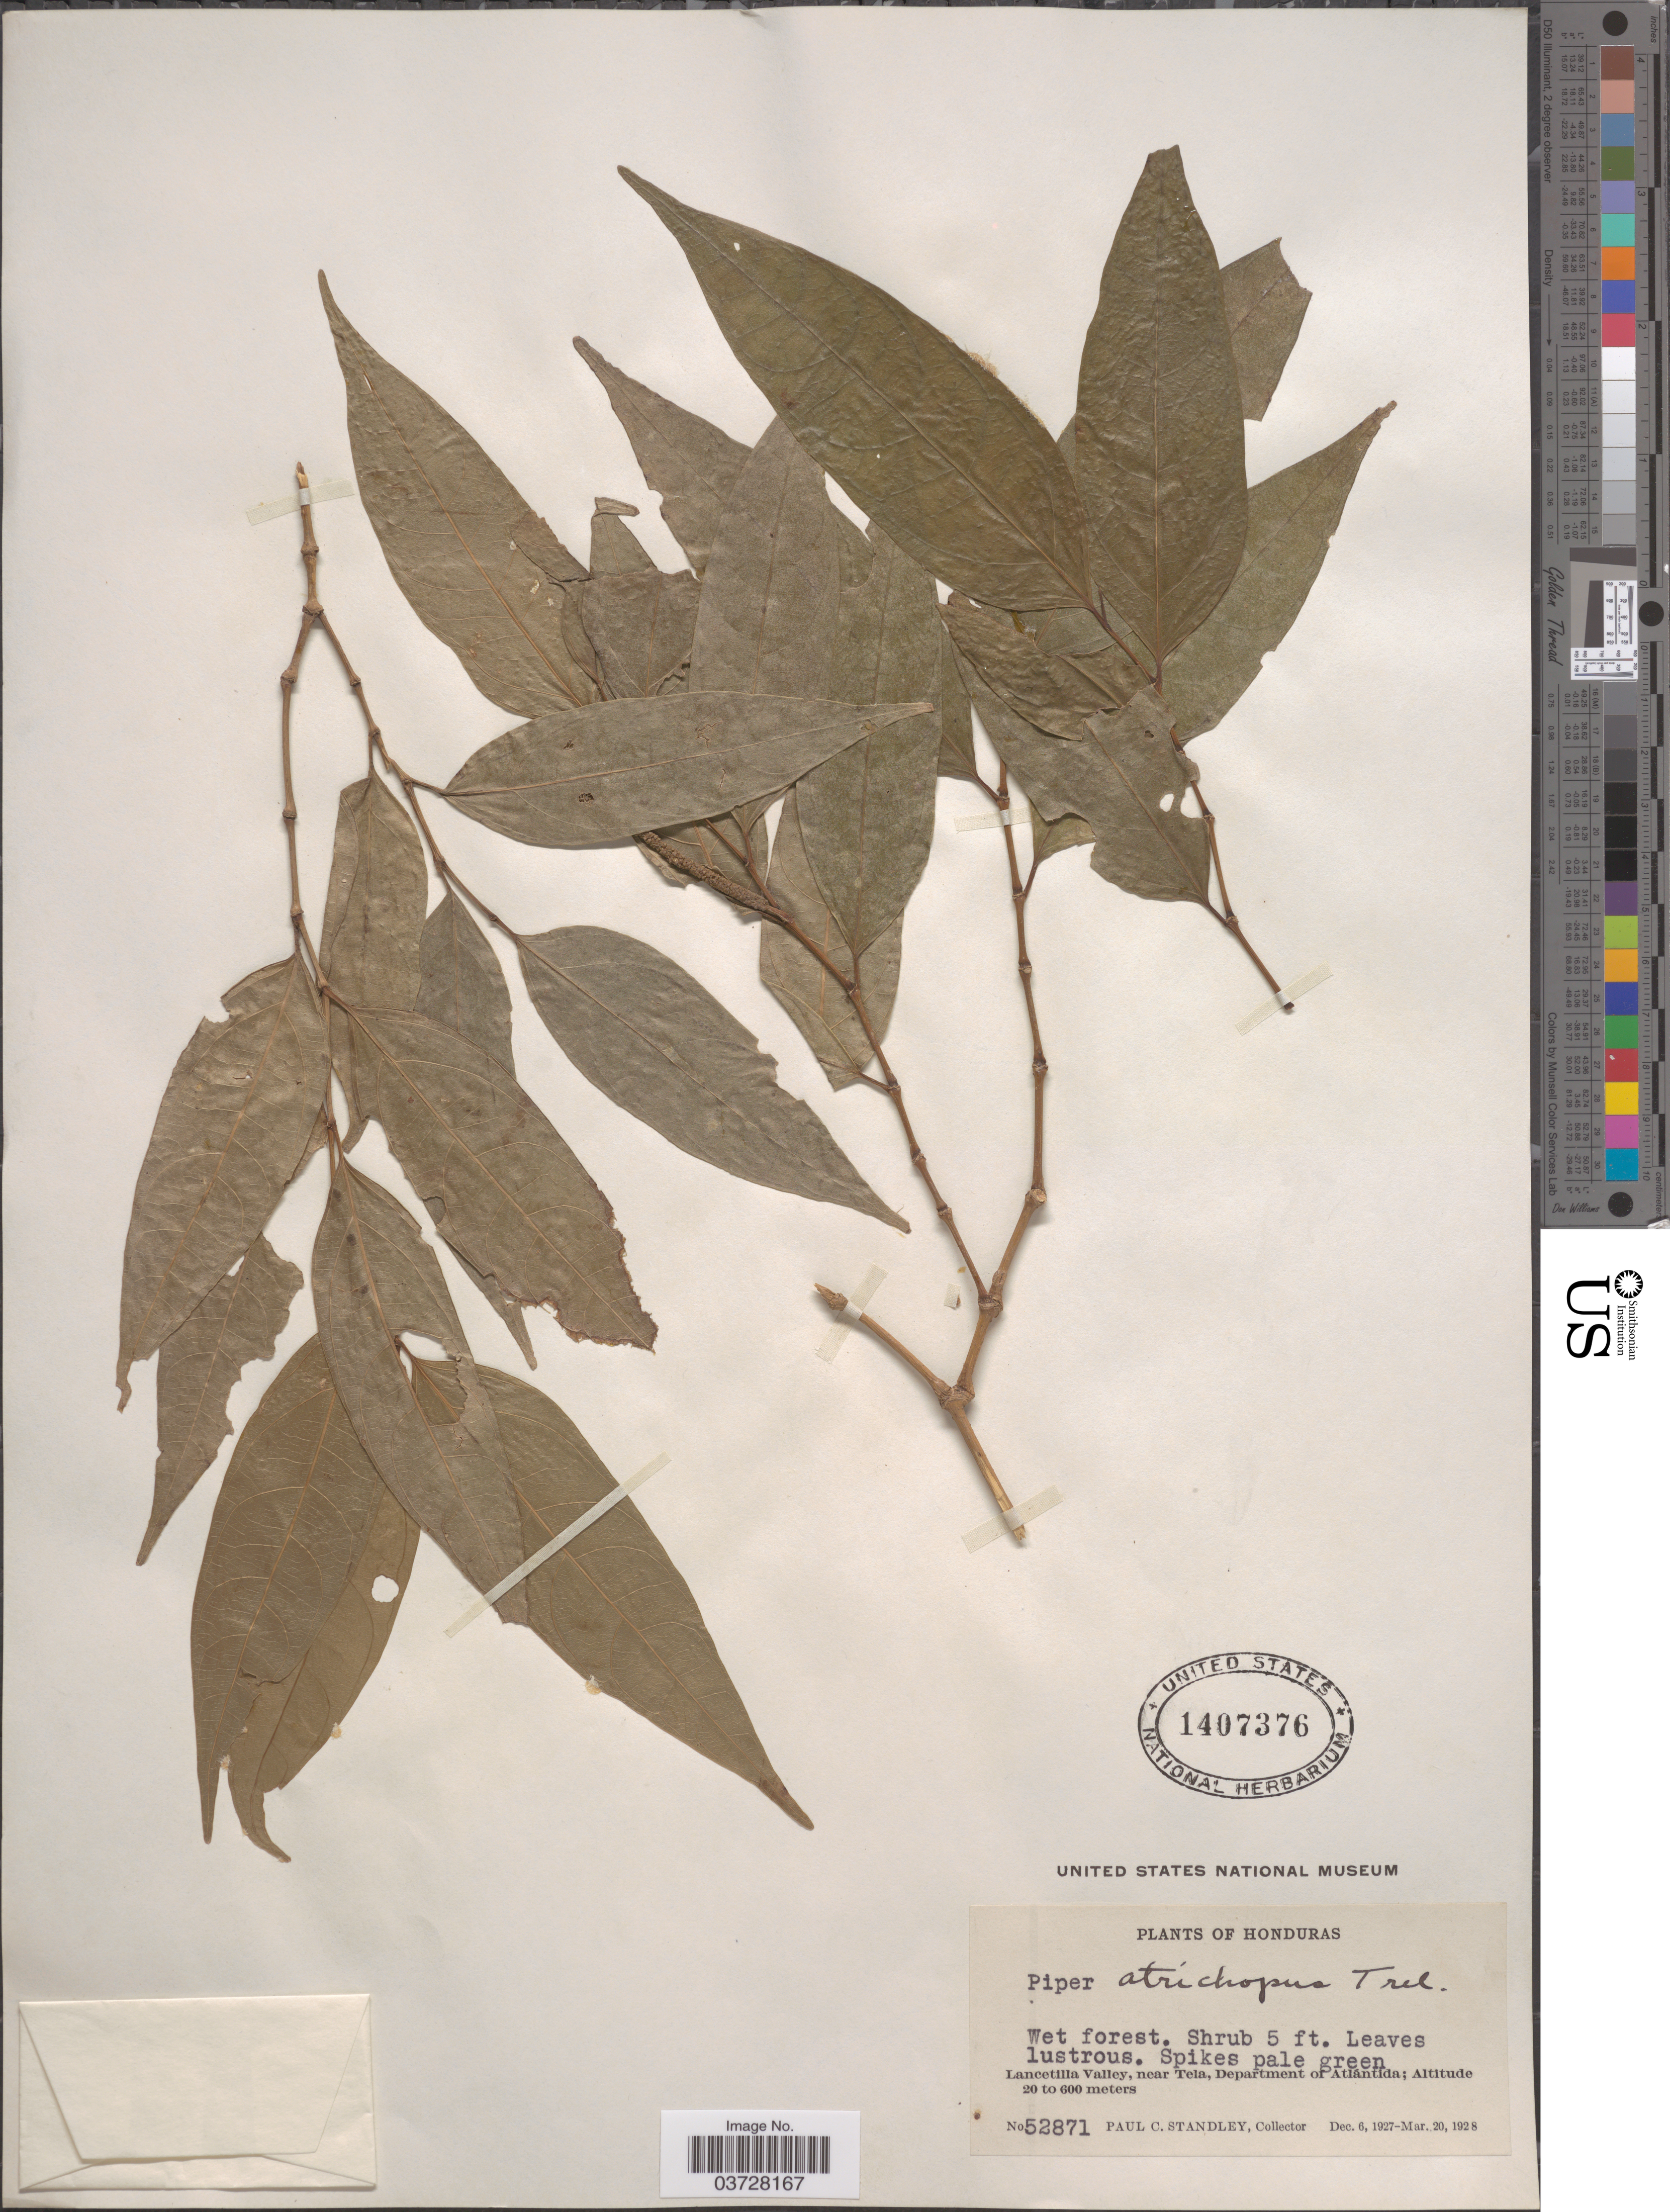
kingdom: Plantae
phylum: Tracheophyta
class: Magnoliopsida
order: Piperales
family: Piperaceae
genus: Piper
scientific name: Piper atrichopus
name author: Trel.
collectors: P. C. Standley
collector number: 52871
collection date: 1927-12-06/1928-03-20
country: Honduras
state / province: Atlantida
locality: Lancetilla Valley, near Tela, Department of Atlántida.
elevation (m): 20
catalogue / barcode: US 1407376